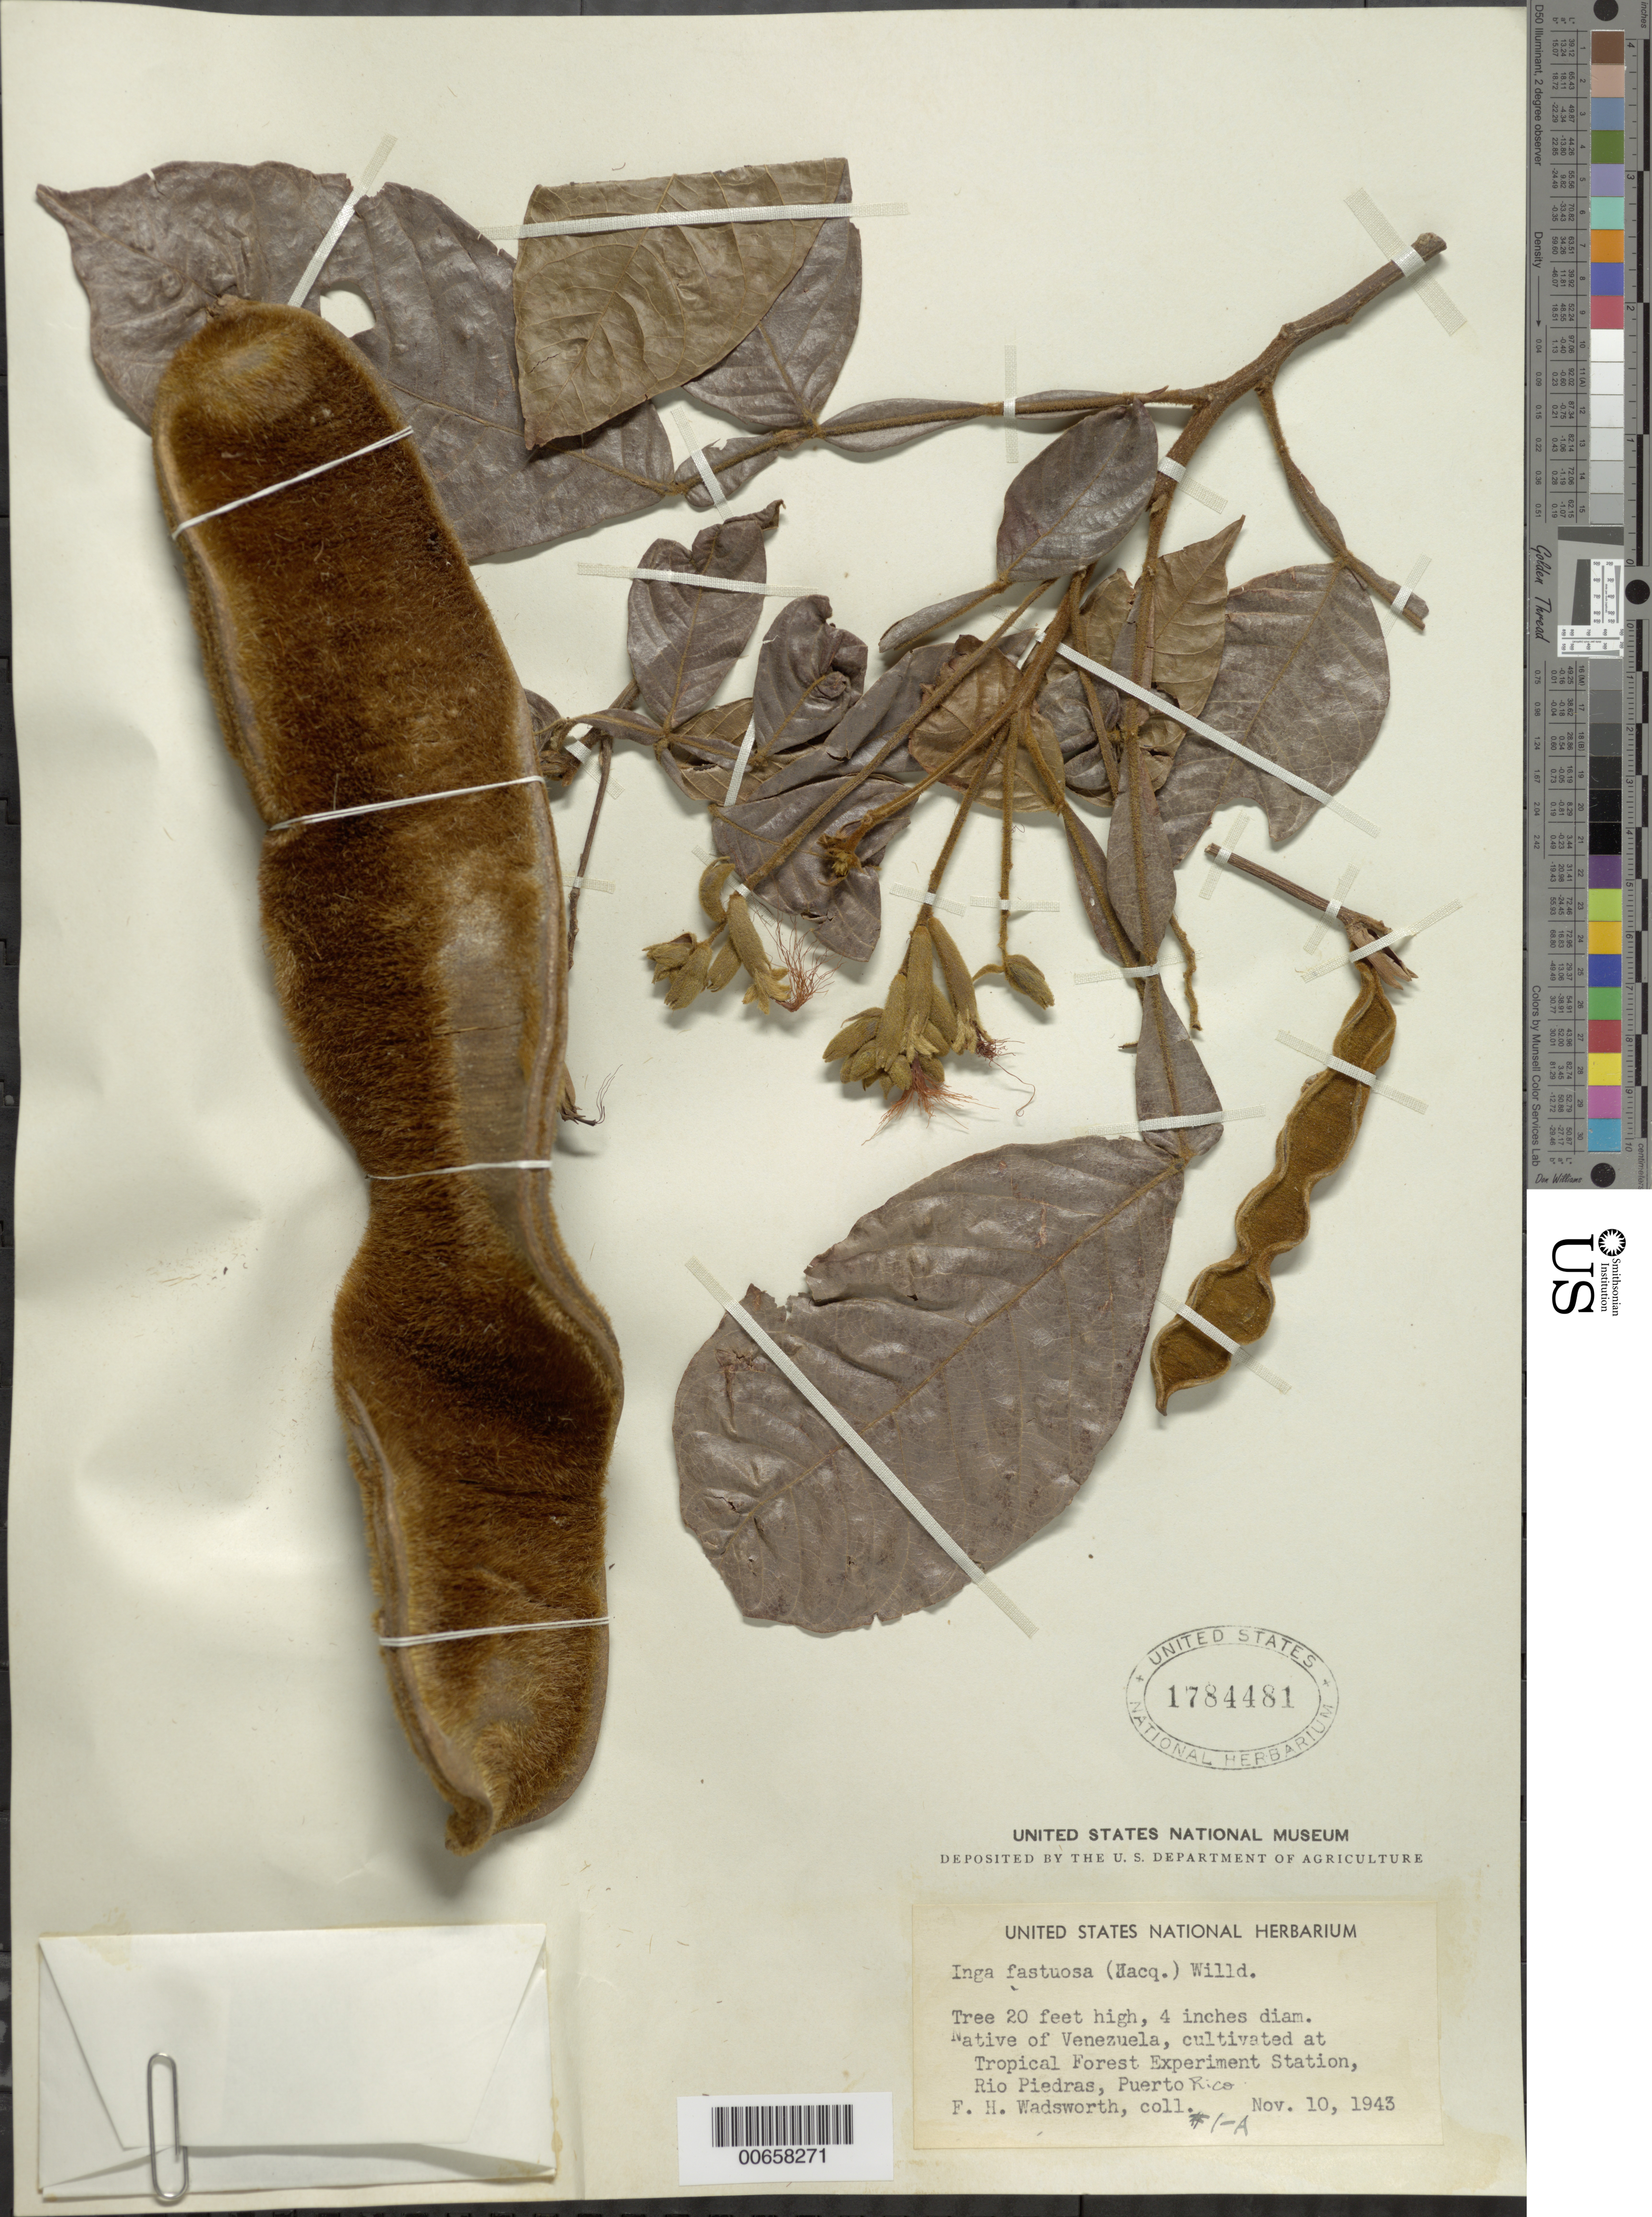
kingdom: Plantae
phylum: Tracheophyta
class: Magnoliopsida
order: Fabales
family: Fabaceae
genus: Inga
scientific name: Inga fastuosa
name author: (Jacq.) Willd.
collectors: F. Wadsworth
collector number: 1-A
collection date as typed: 10 Nov 1943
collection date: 1943-11-10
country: Puerto Rico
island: Greater Antilles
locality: Tropical Forest Exp. Station; Rio Piedras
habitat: Tropical Forest Exp. Station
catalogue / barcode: US 1784481